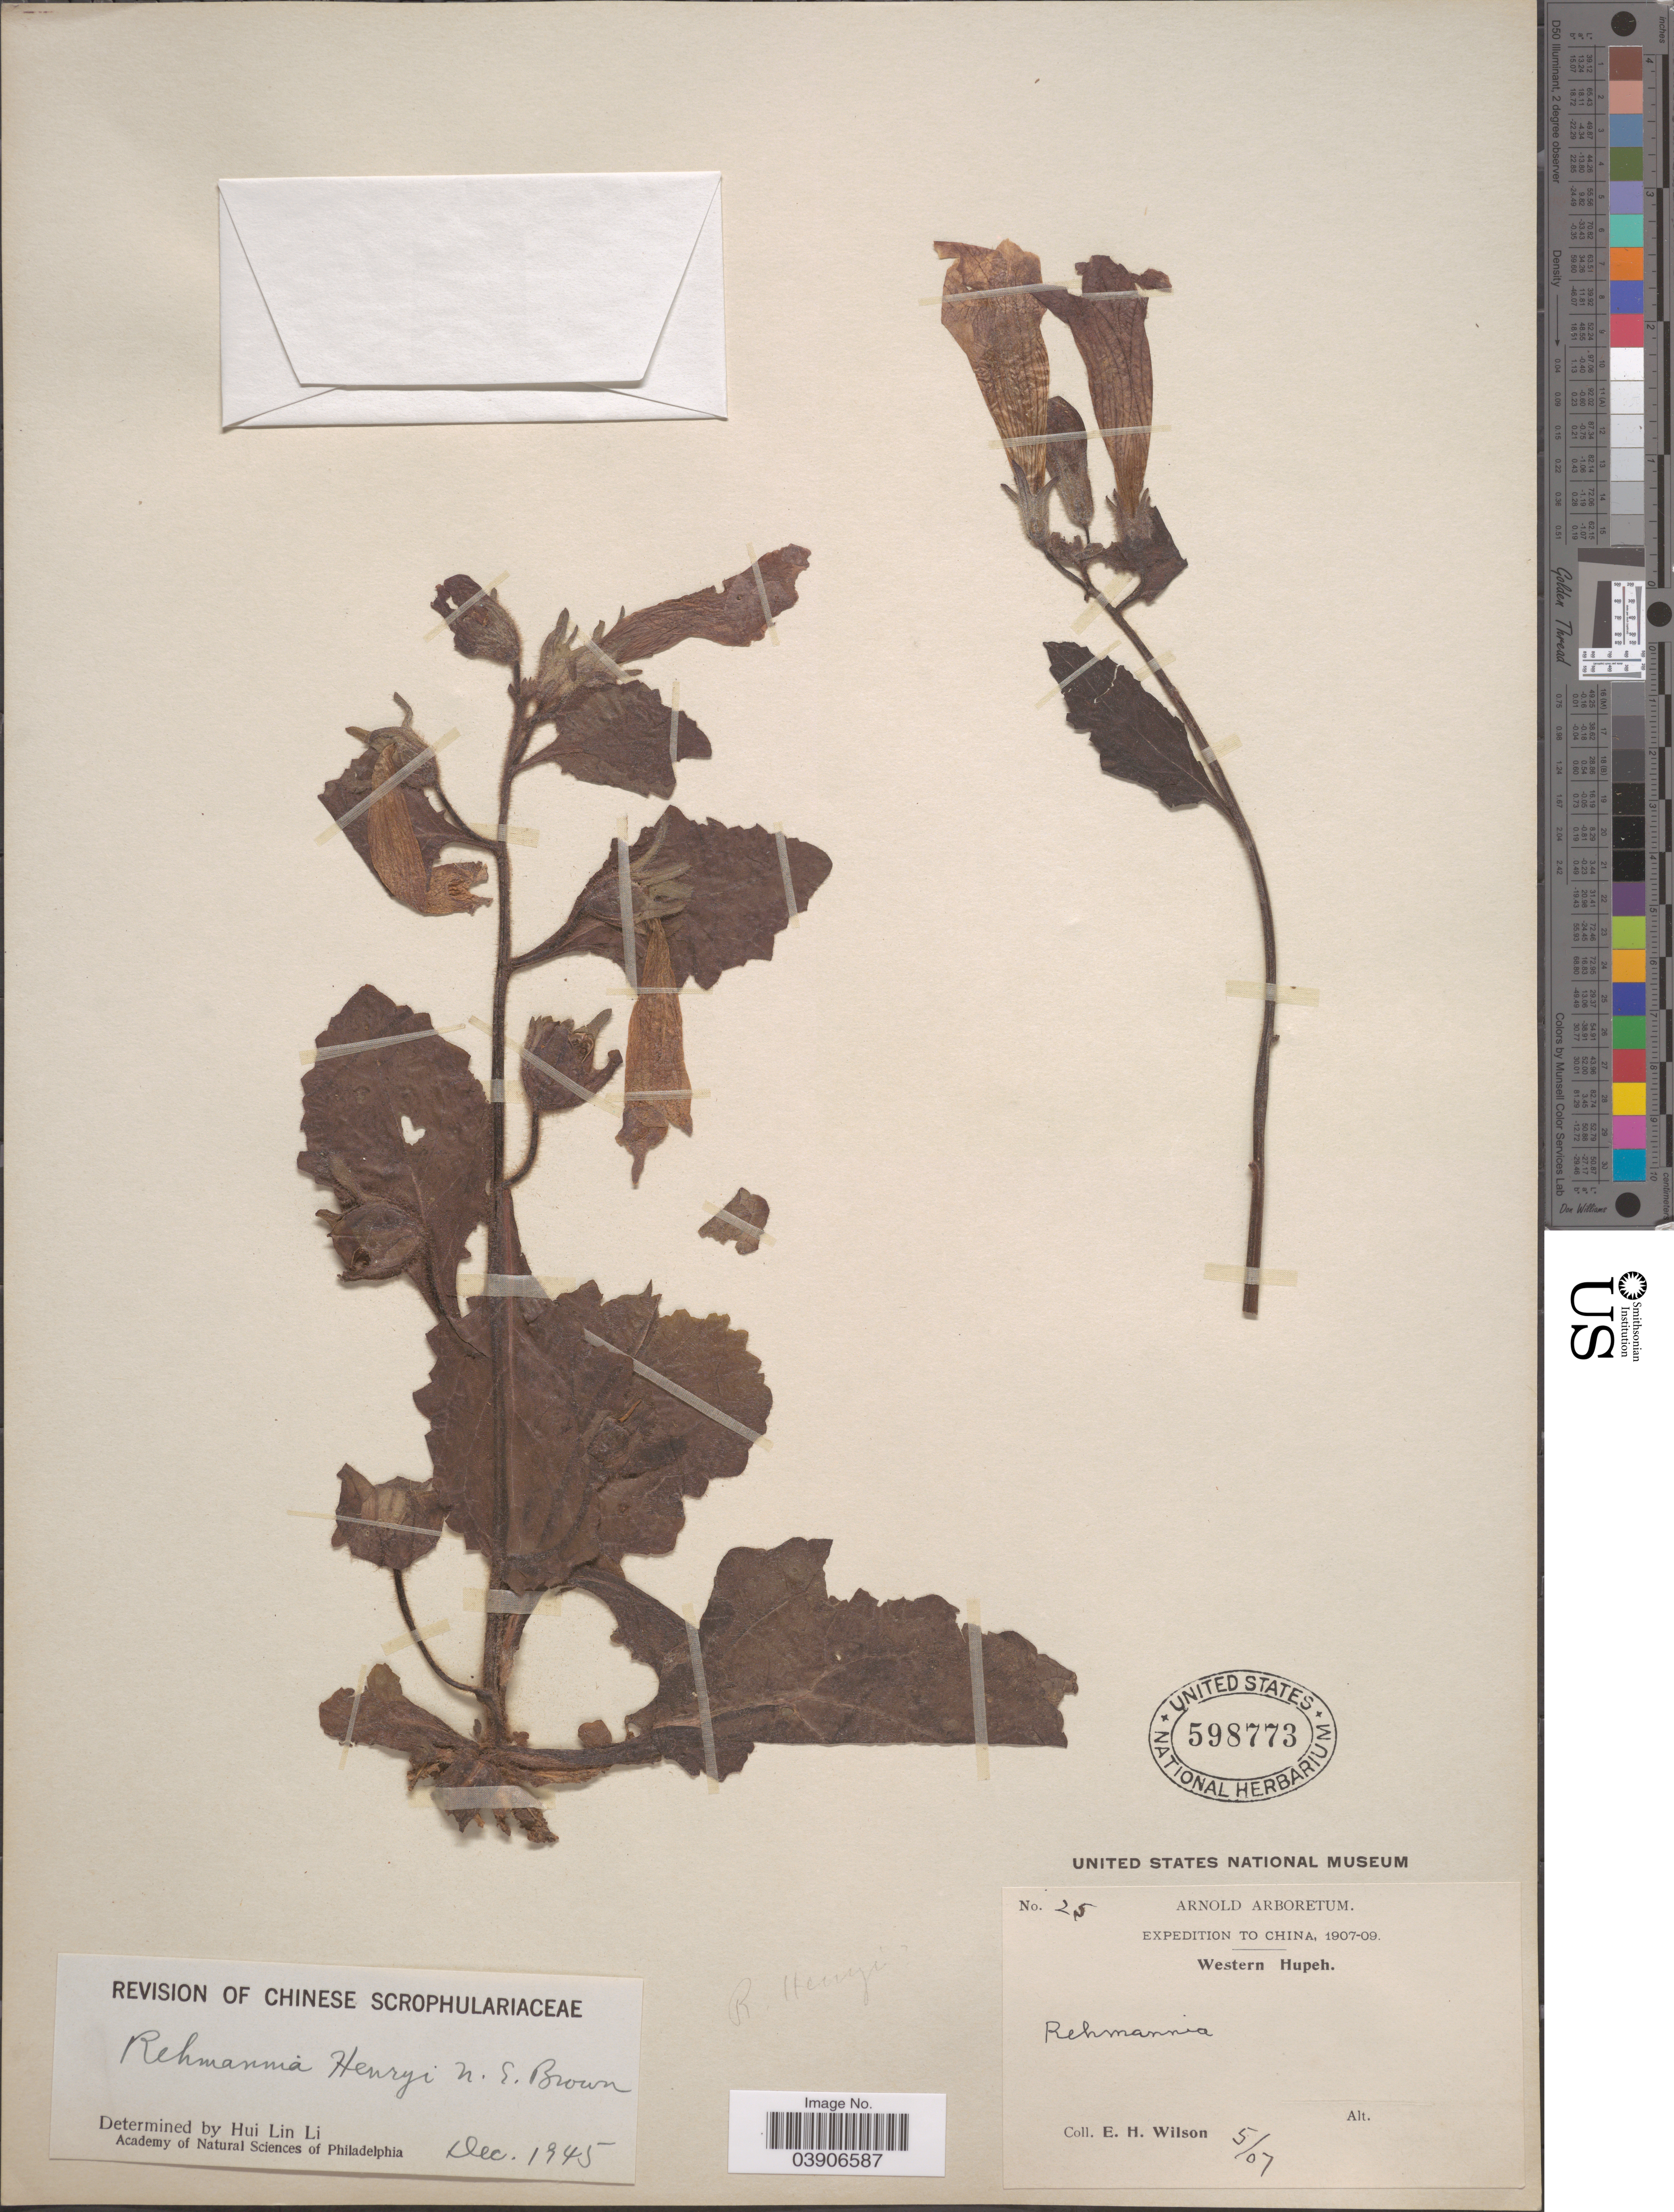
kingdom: Plantae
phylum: Tracheophyta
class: Magnoliopsida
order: Lamiales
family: Rehmanniaceae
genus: Rehmannia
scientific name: Rehmannia henryi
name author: N.E. Br.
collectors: E. Wilson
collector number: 25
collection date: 1907-05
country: China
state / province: Hubei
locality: Western Hupeh.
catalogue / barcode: US 598773